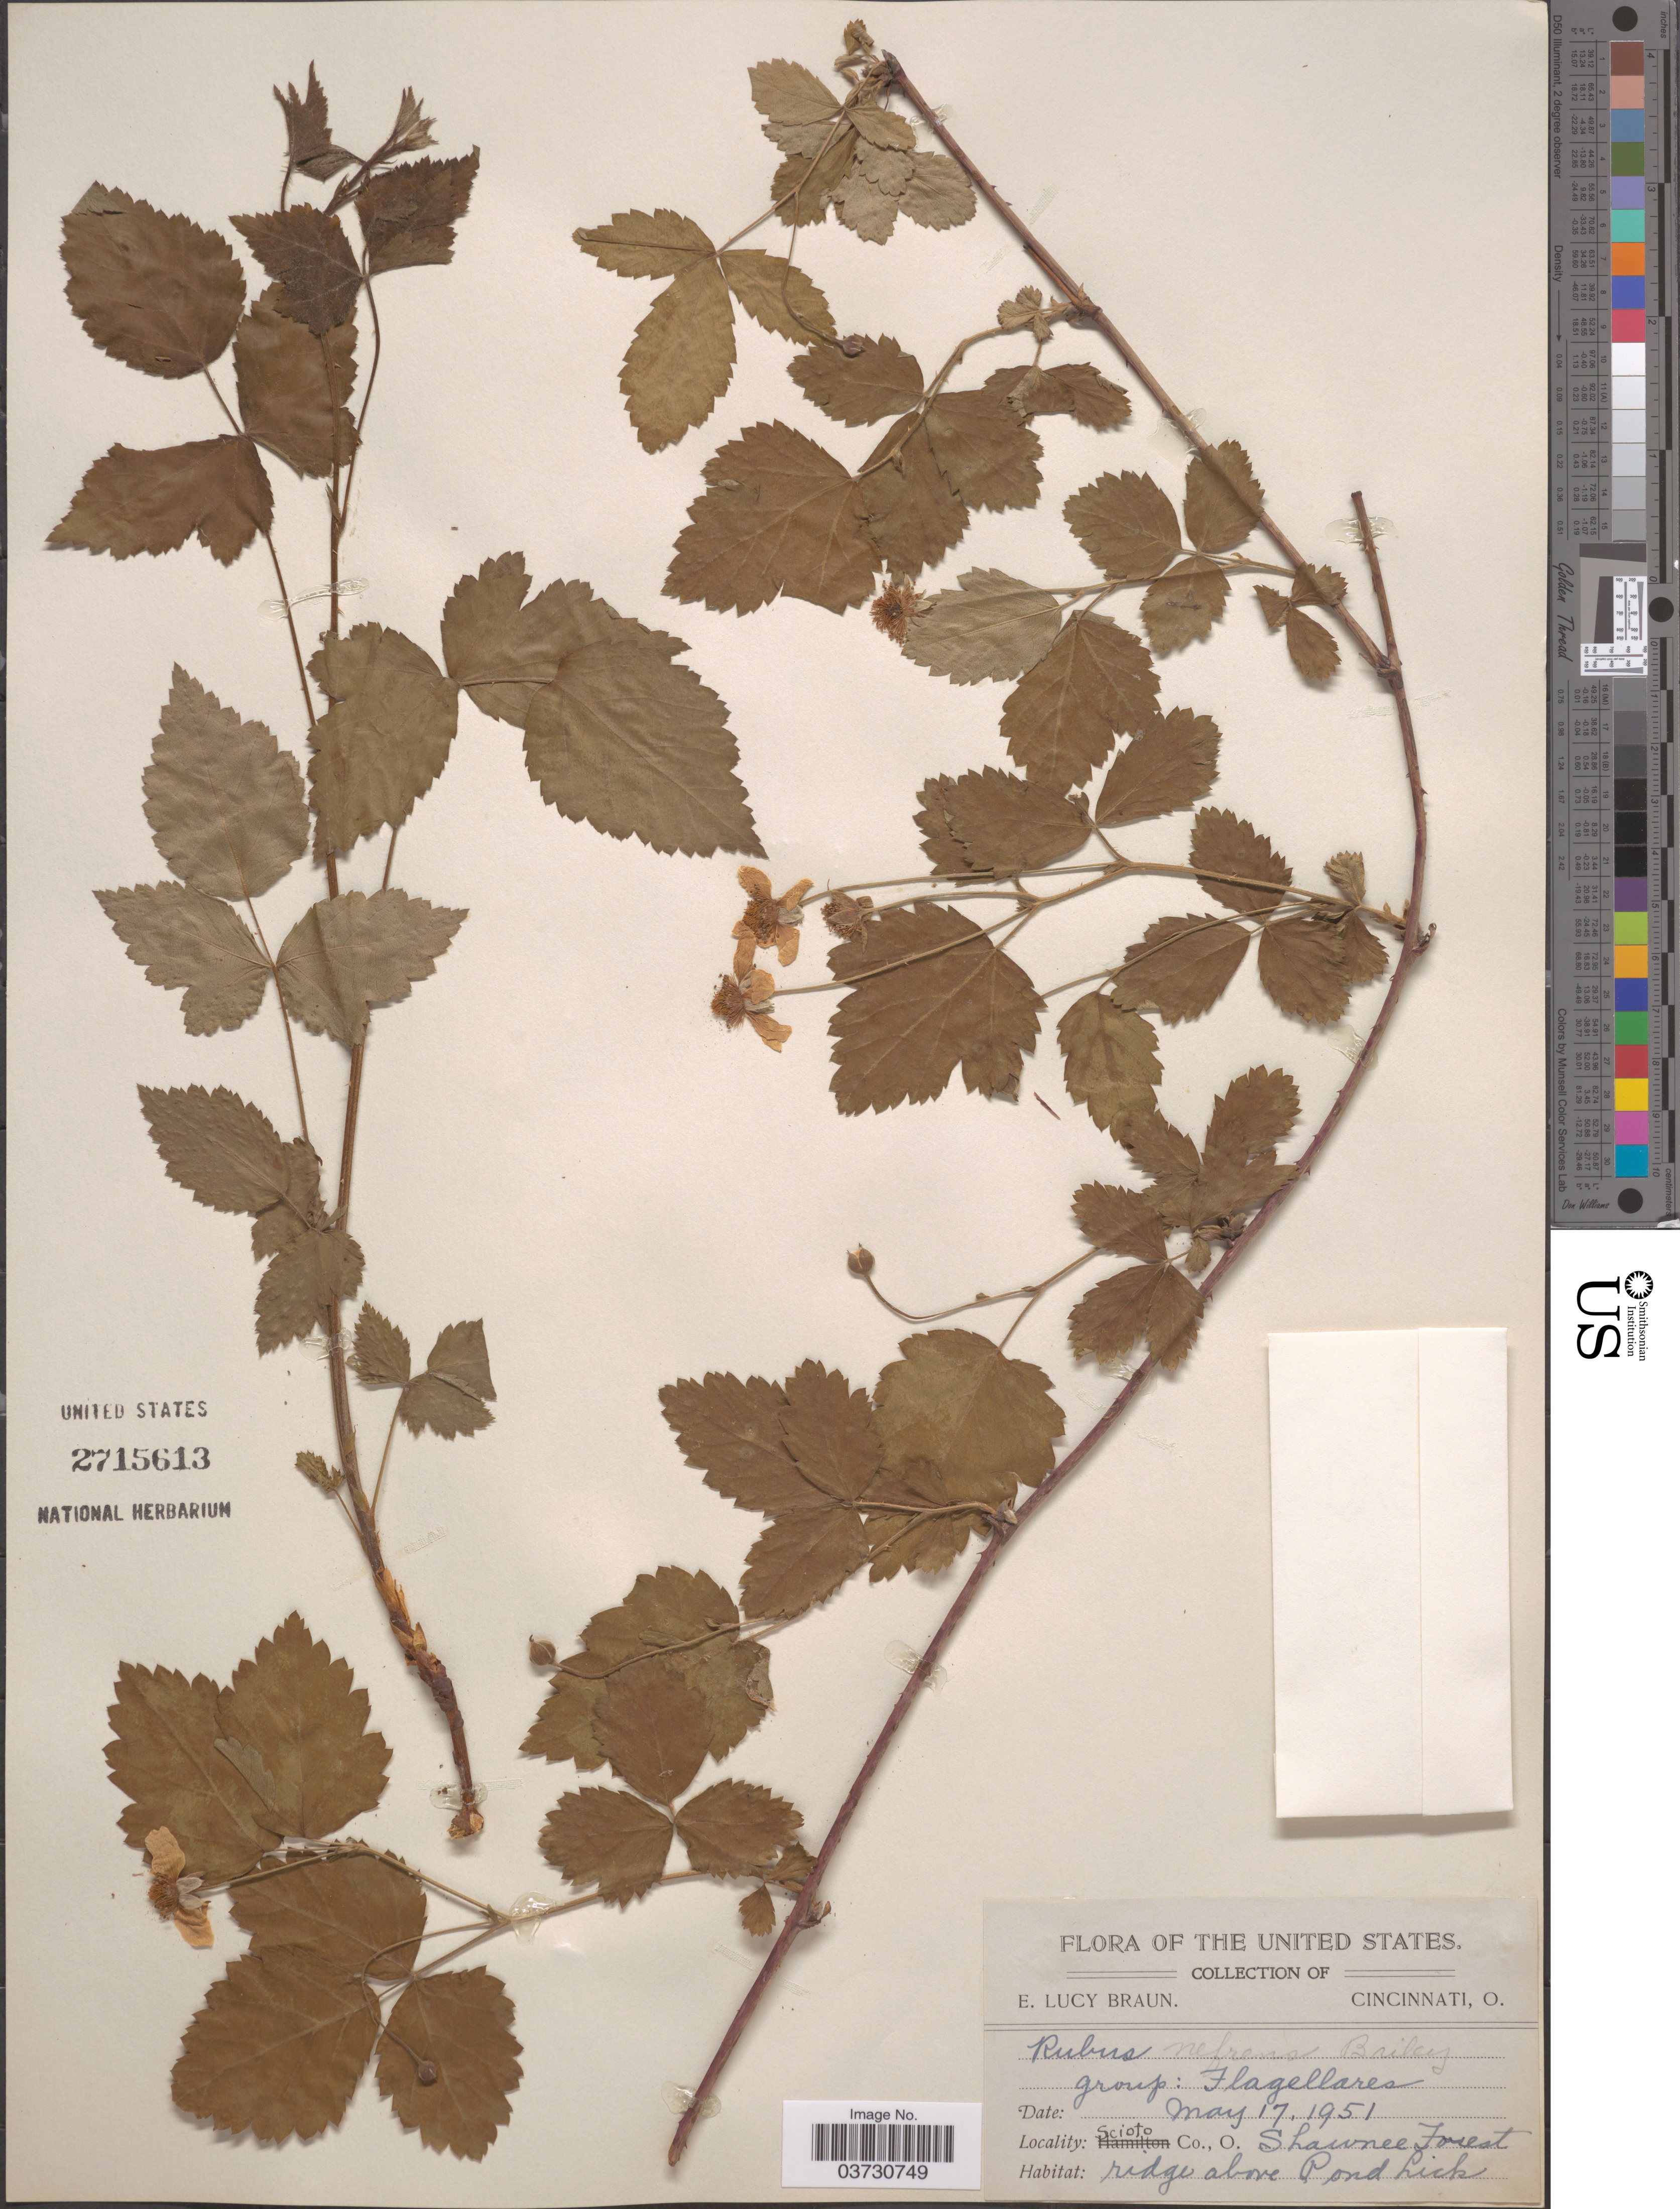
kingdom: Plantae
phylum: Tracheophyta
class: Magnoliopsida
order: Rosales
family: Rosaceae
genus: Rubus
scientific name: Rubus nefrens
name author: L.H. Bailey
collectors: E. L. Braun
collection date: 1951-05-17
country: United States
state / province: Ohio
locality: Scioto Co., Shawnee Forest. Ridge above Pond Lick.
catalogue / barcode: US 2715613